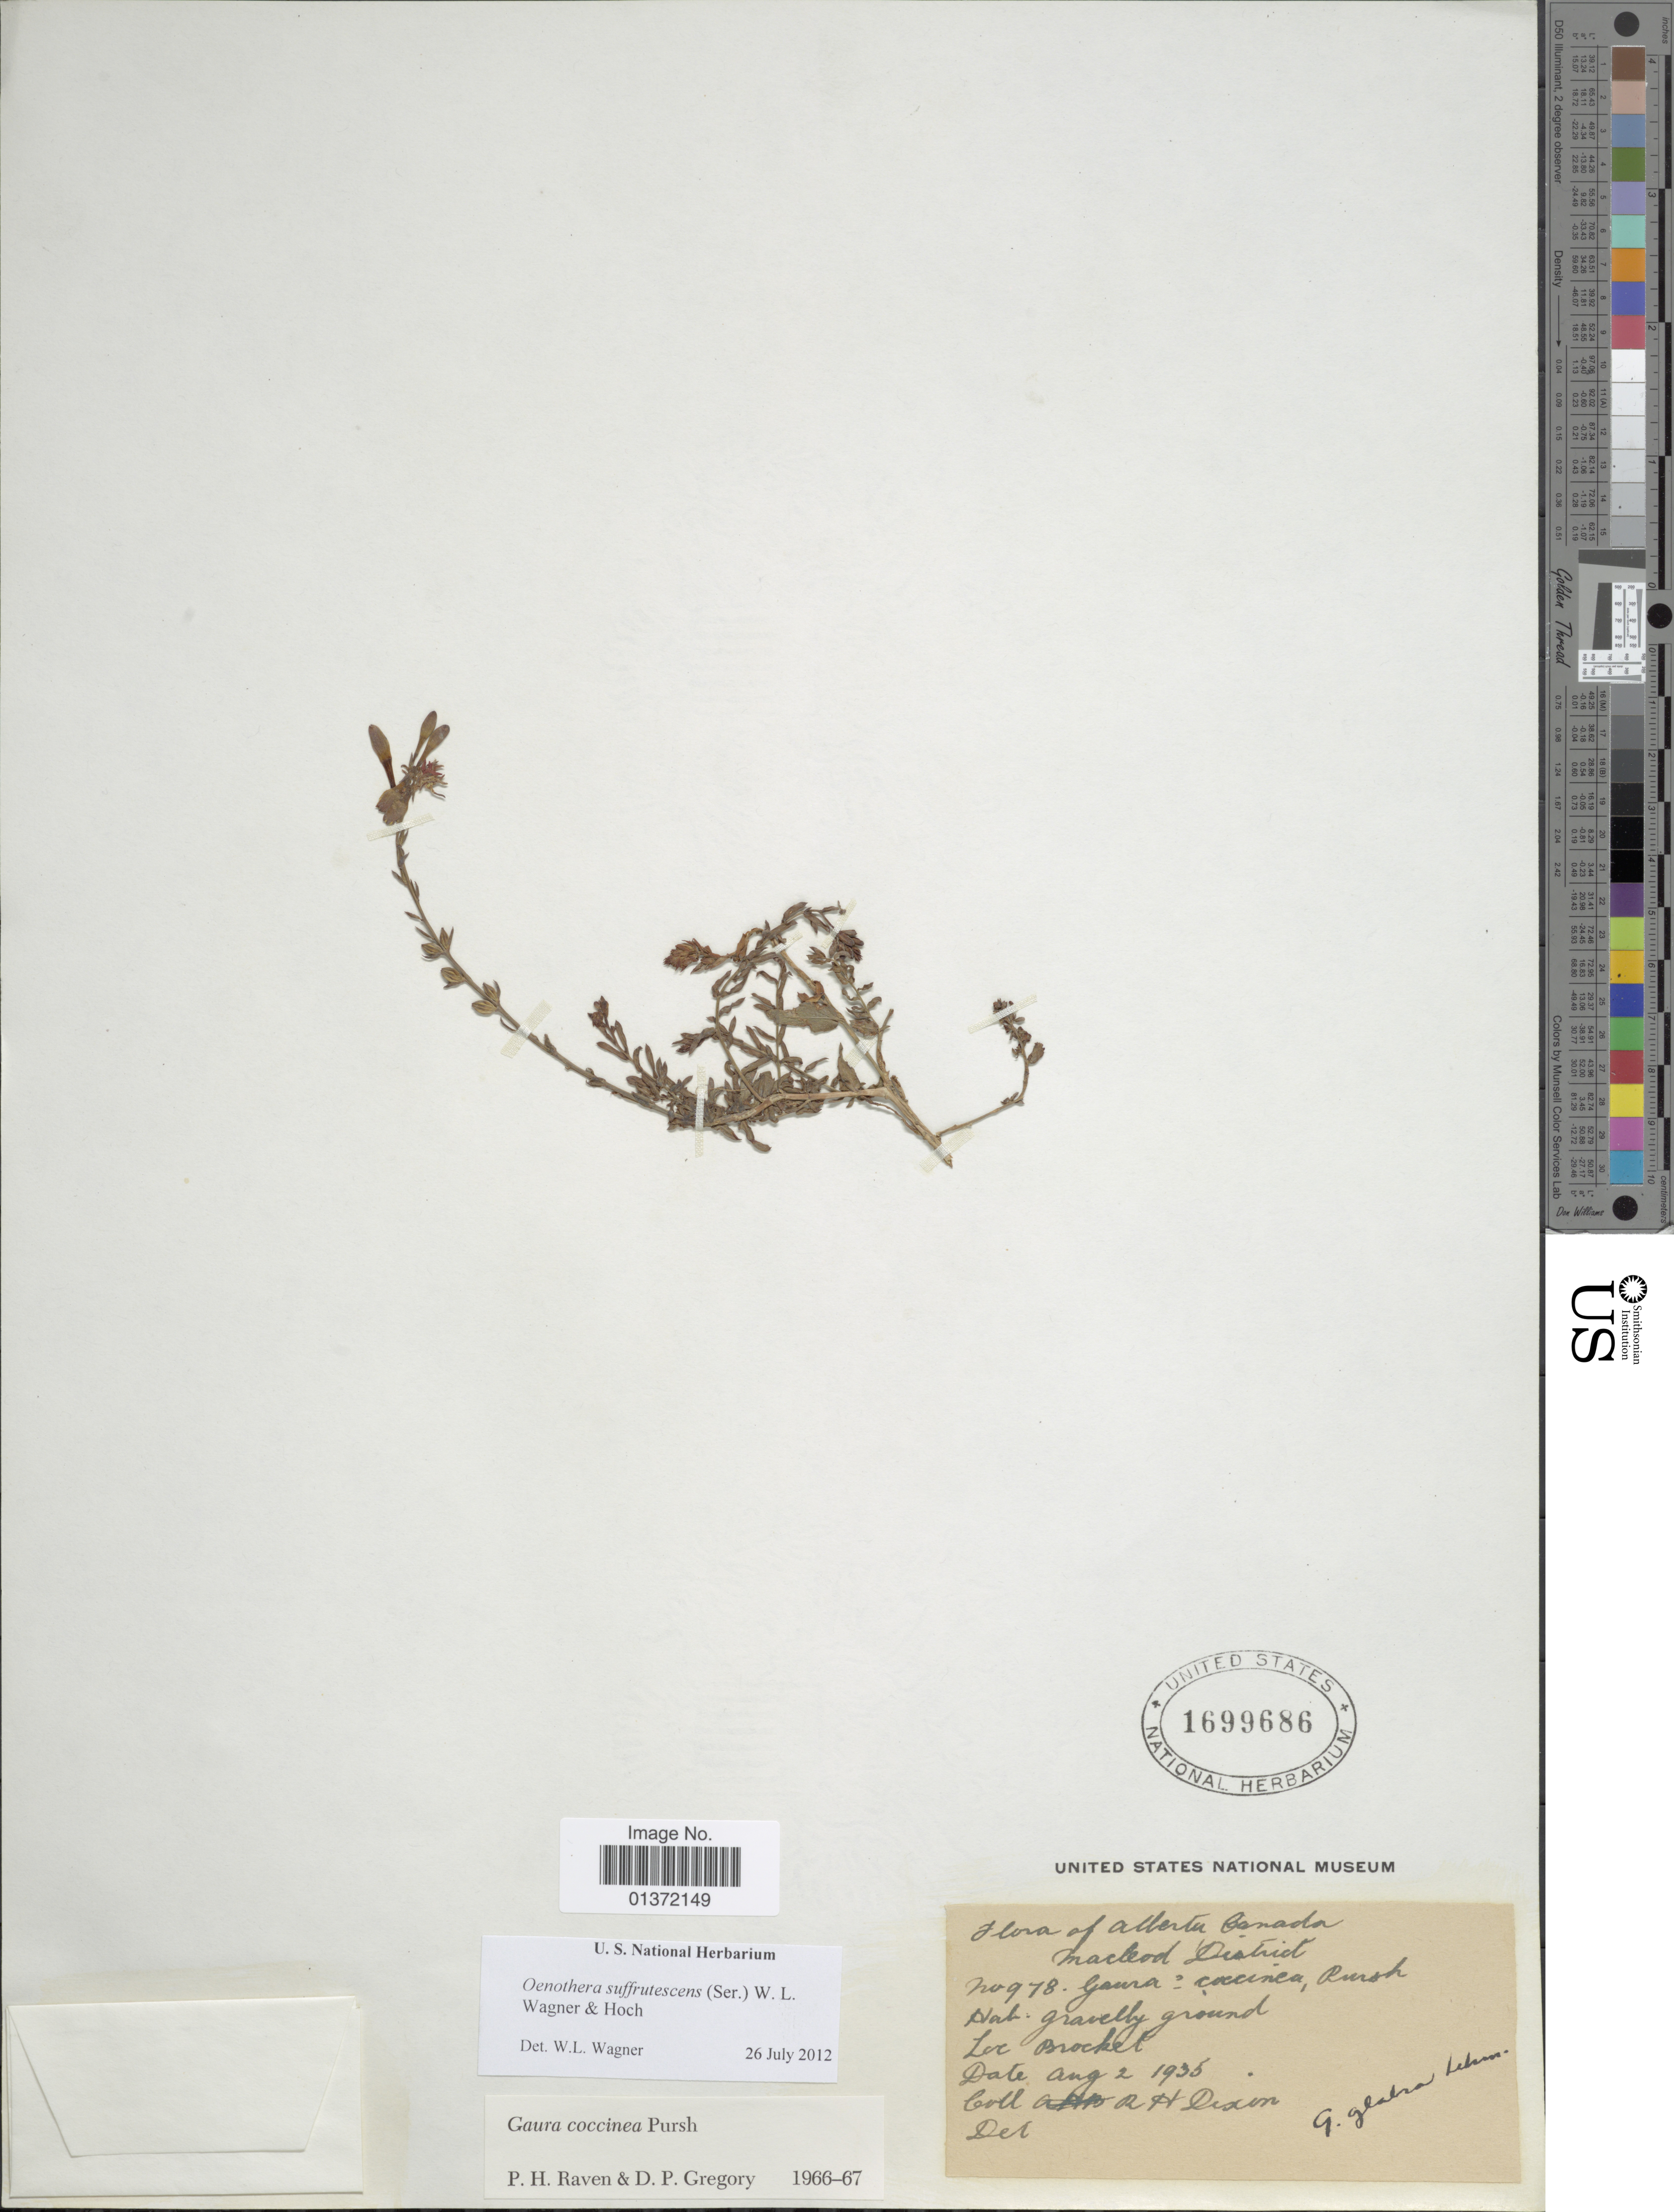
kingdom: Plantae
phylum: Tracheophyta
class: Magnoliopsida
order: Myrtales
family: Onagraceae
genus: Oenothera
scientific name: Oenothera suffrutescens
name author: (Ser.) W.L. Wagner & Hoch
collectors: R. H. Dixon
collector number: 978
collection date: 1935-08-02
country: Canada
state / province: Alberta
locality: Macleod District, Brocket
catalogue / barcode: US 1699686